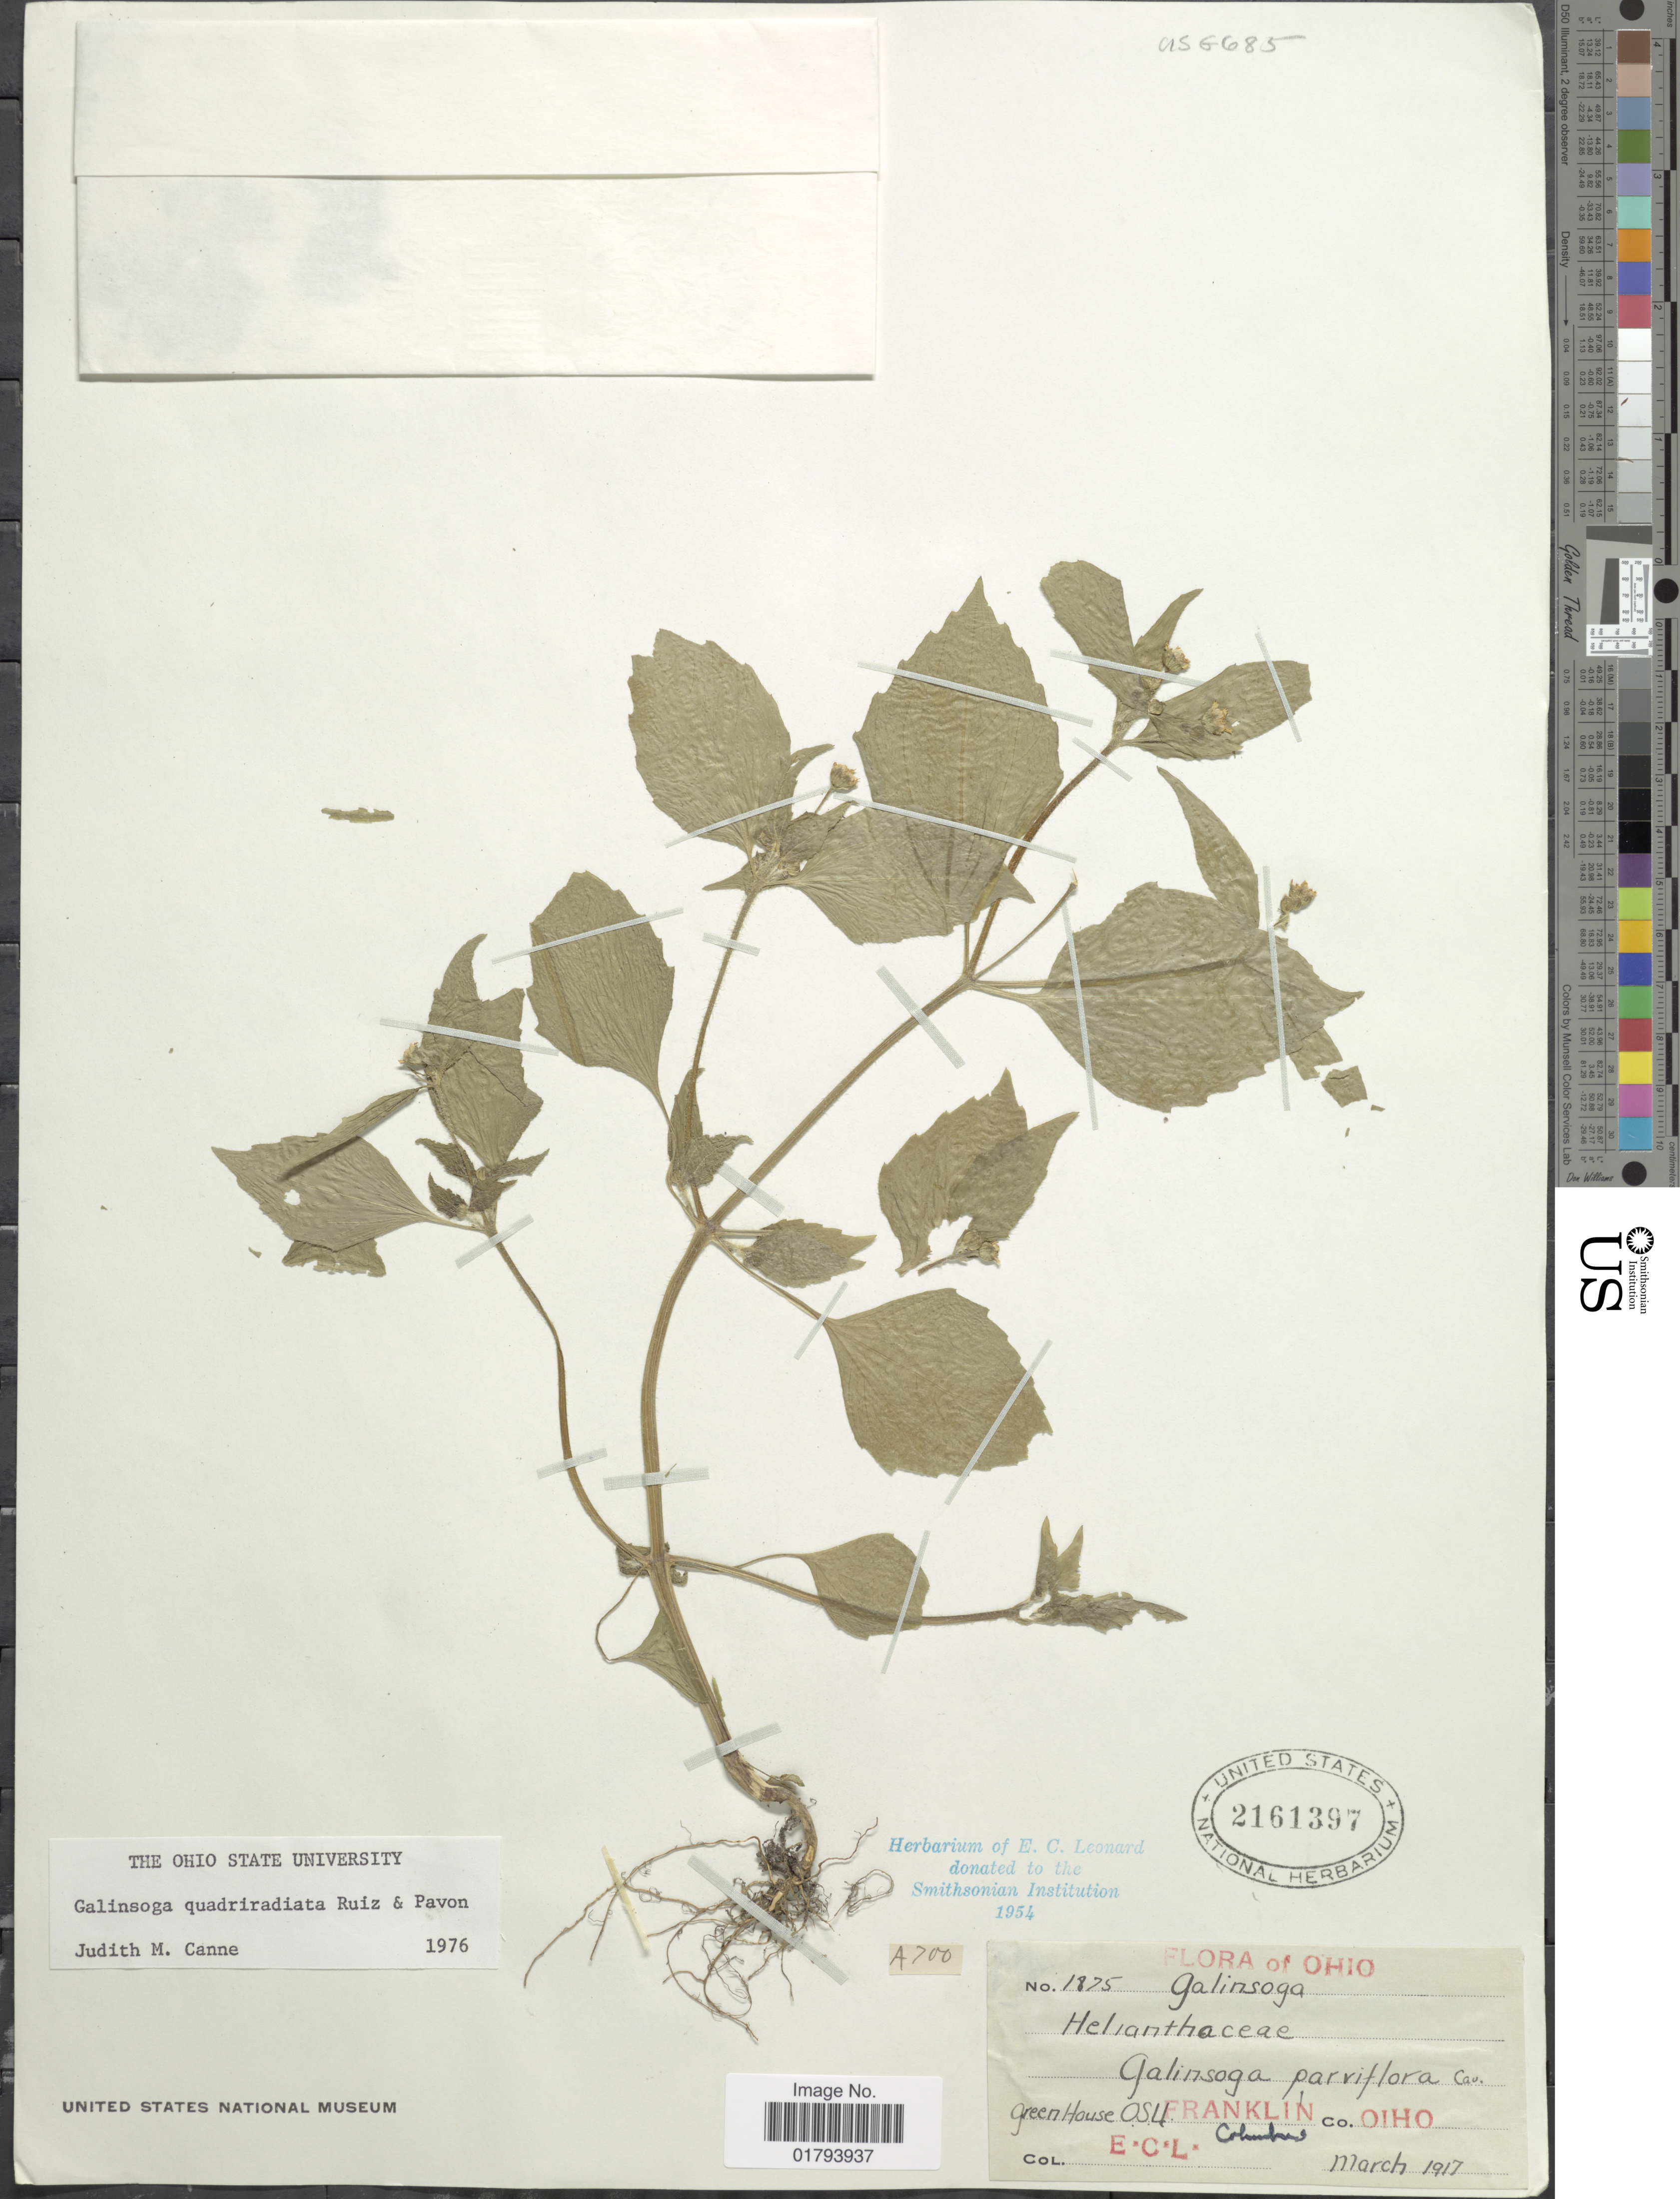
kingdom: Plantae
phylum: Tracheophyta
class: Magnoliopsida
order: Asterales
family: Asteraceae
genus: Galinsoga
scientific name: Galinsoga quadriradiata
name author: Ruiz & Pav.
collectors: E. C. Leonard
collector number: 1875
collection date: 1917-03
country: United States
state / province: Ohio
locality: Green House OSU, Franklin Co., Colombus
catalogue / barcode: US 2161397